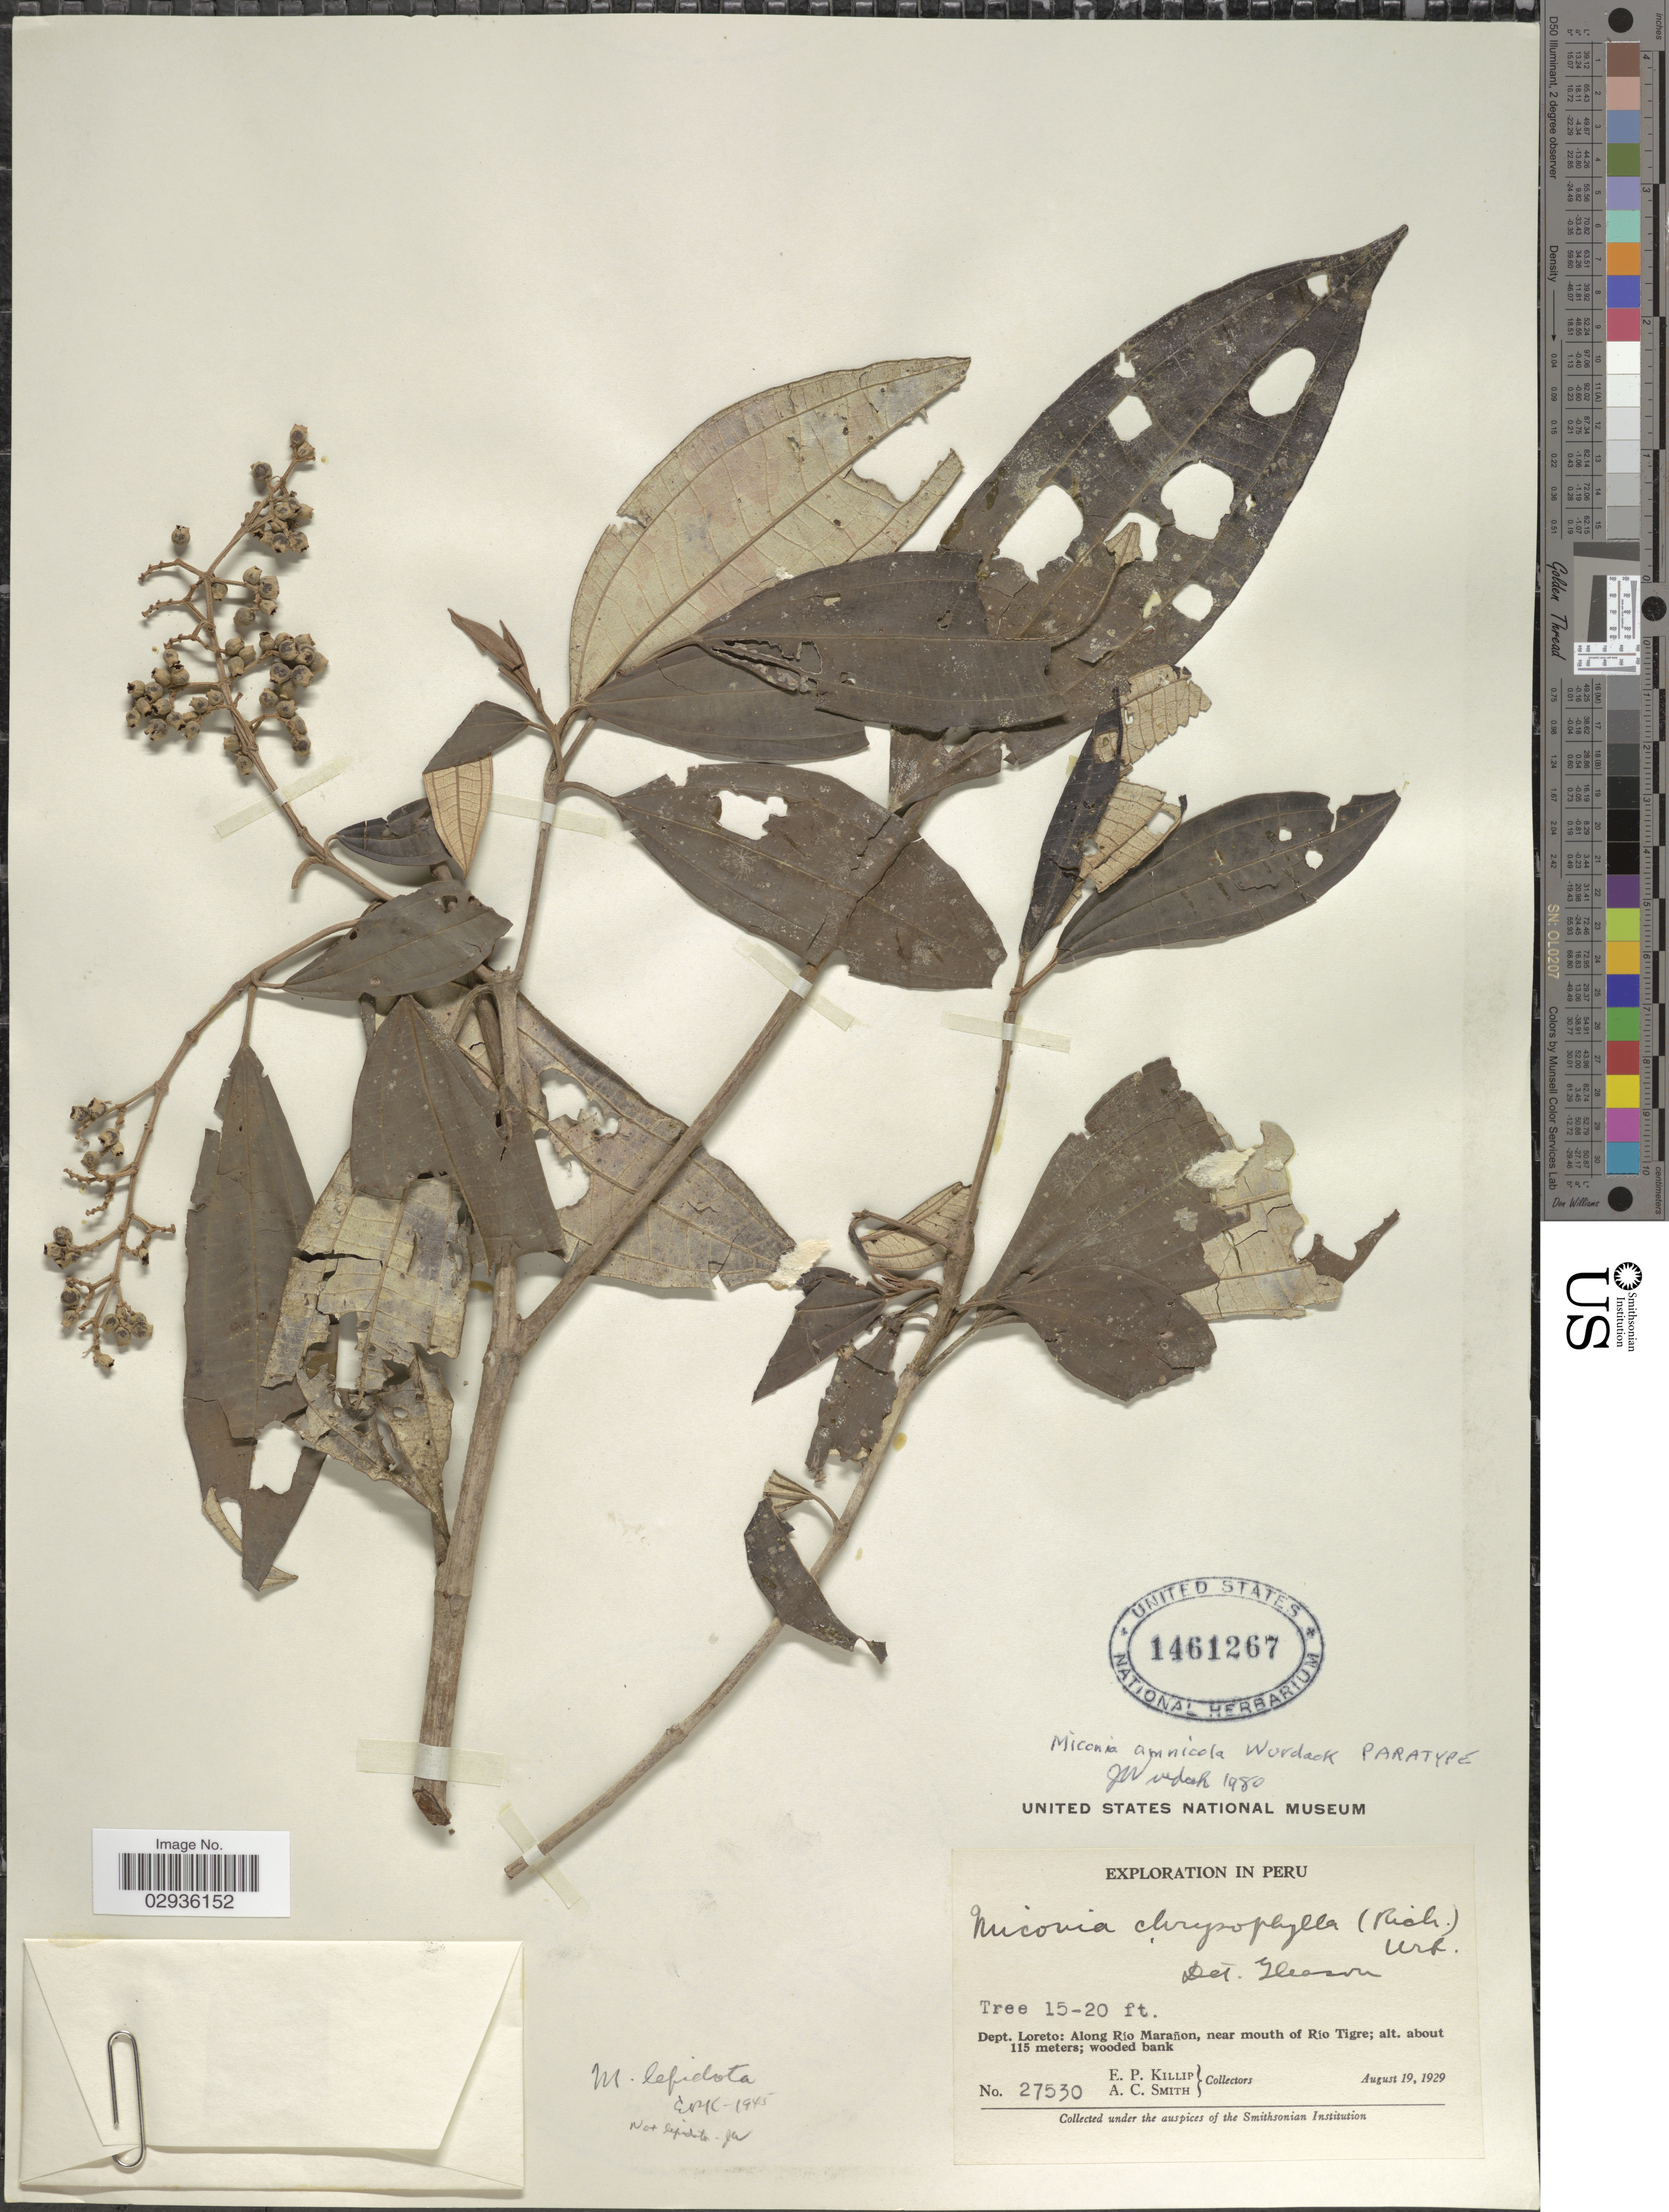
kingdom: Plantae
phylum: Tracheophyta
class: Magnoliopsida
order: Myrtales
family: Melastomataceae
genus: Miconia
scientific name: Miconia amnicola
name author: Wurdack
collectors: E. P. Killip & A. C. Smith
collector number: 27530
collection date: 1929-08-19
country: Peru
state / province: Loreto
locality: Dept. Loreto: Along Río Marañon, near mouth of Rio Tigre.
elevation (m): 115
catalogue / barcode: US 1461267